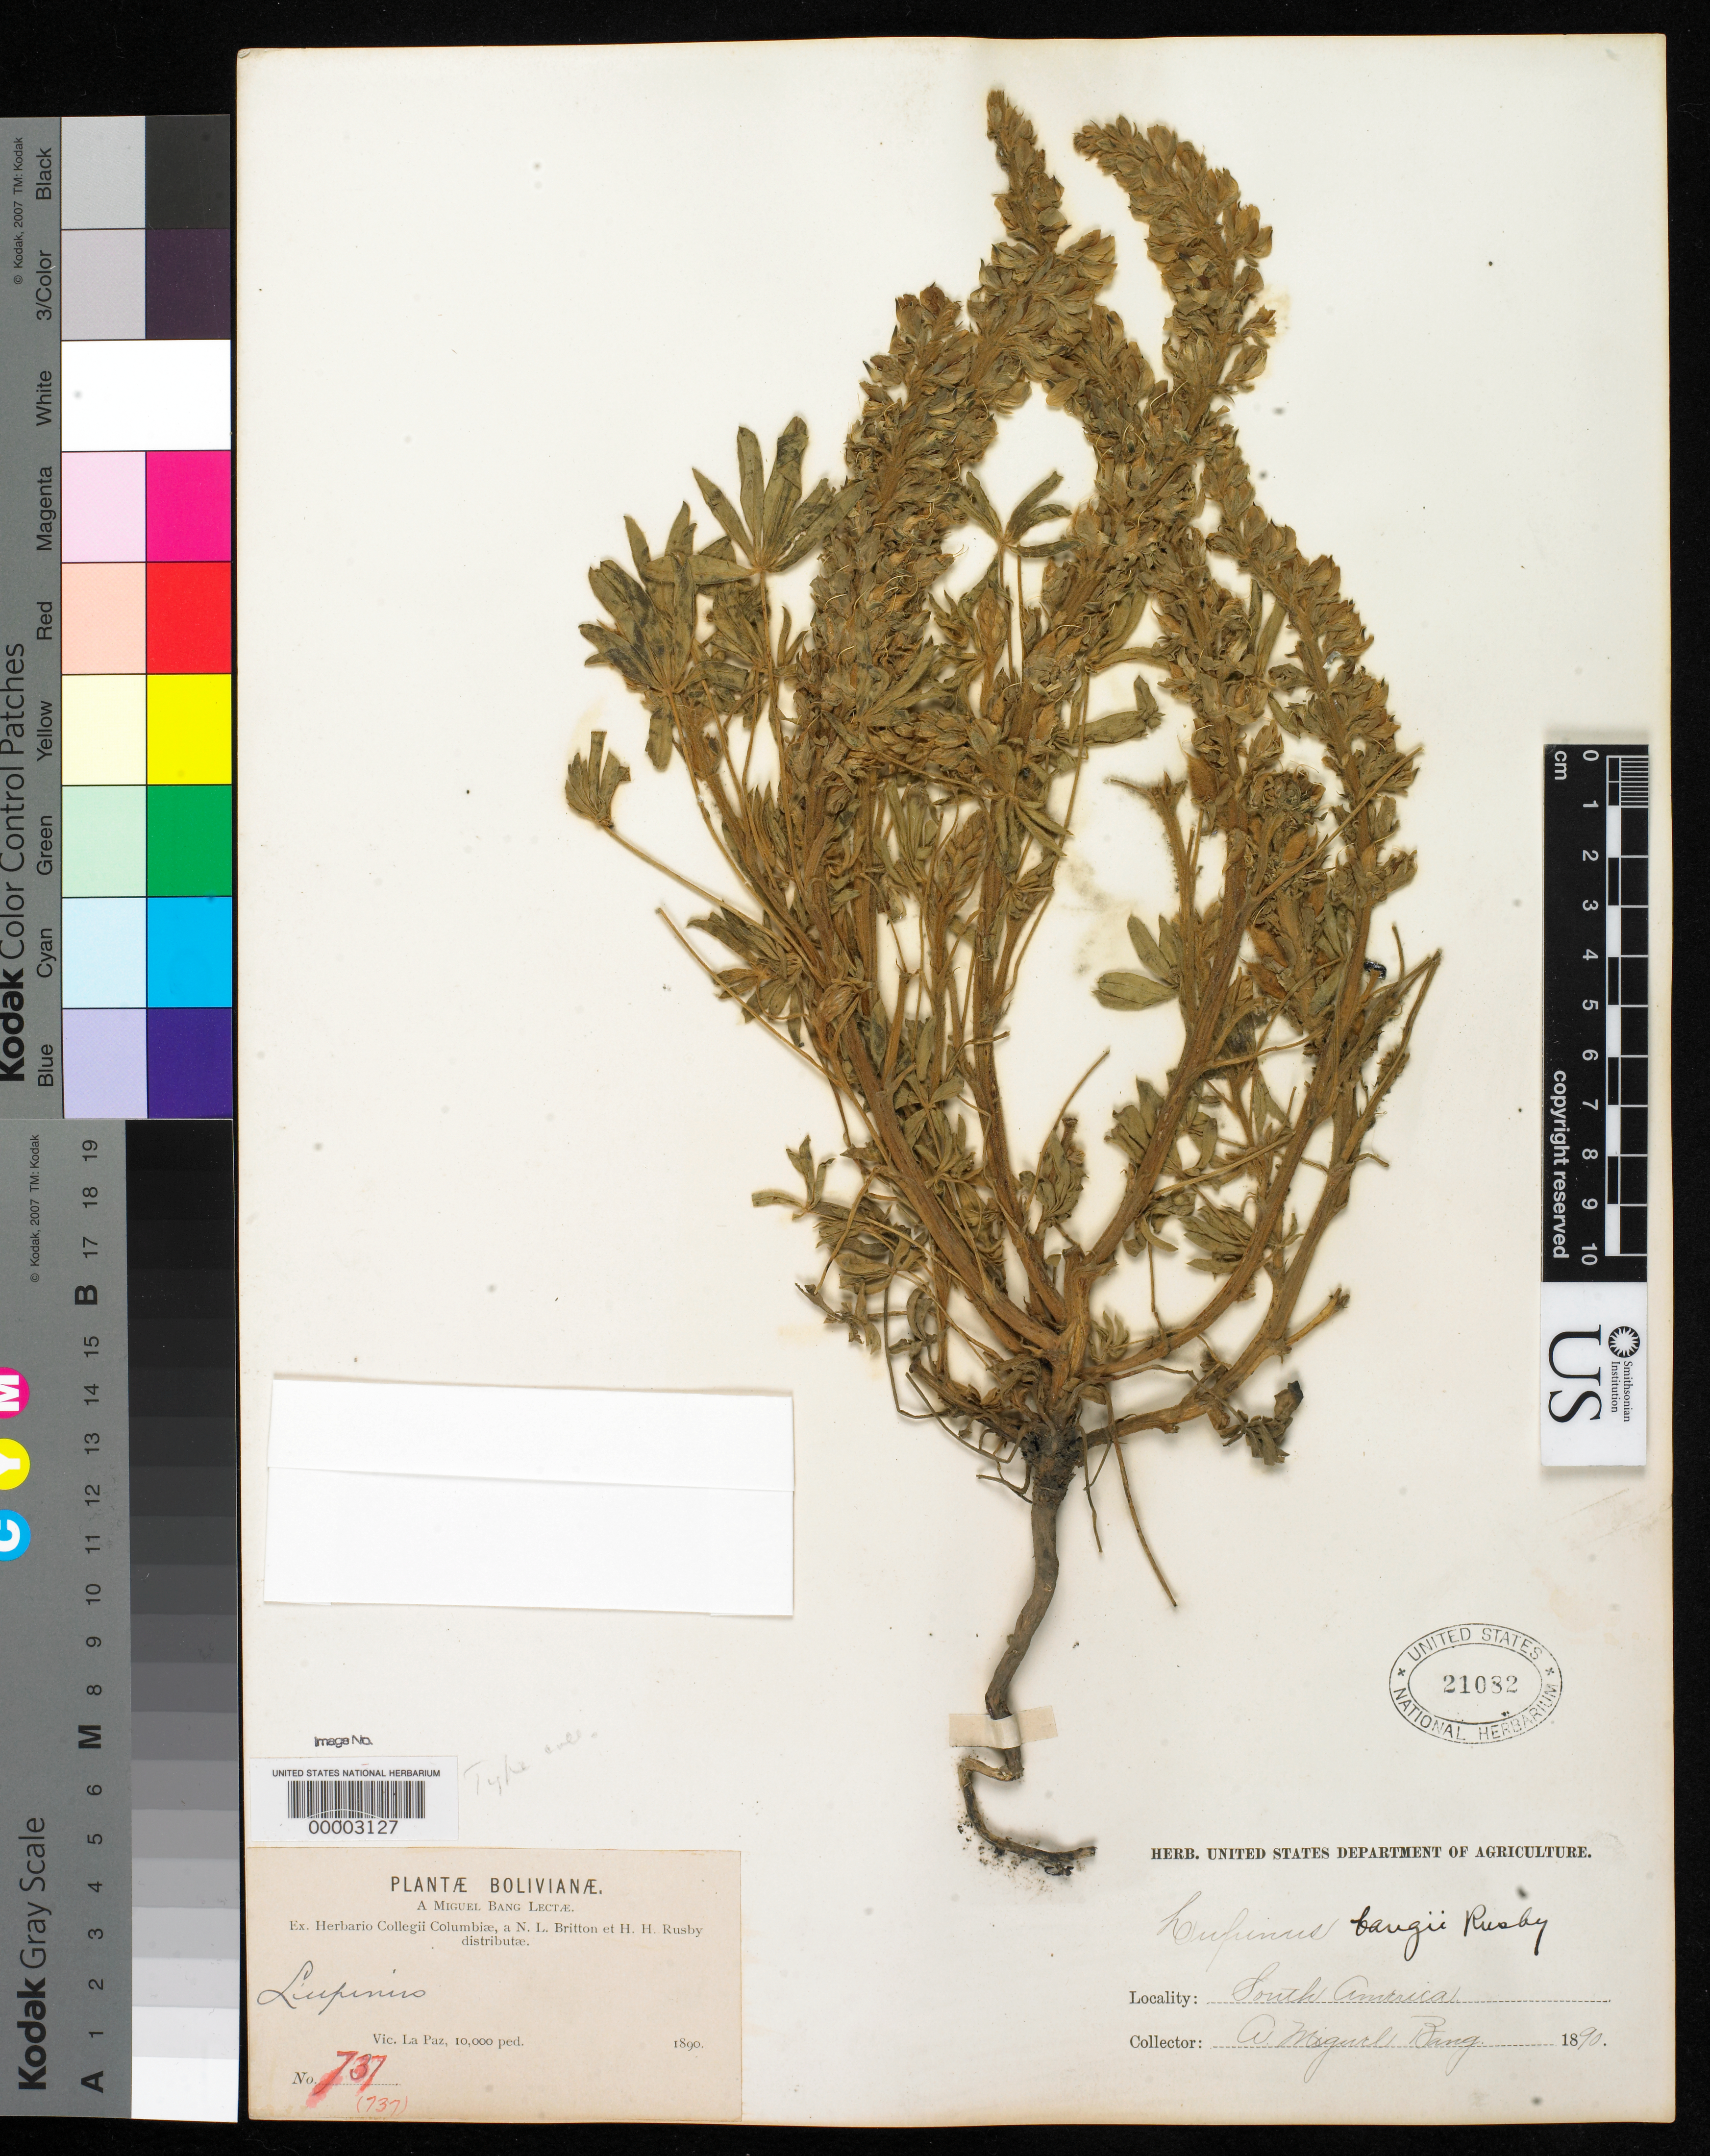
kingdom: Plantae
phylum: Tracheophyta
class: Magnoliopsida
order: Fabales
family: Fabaceae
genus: Lupinus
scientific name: Lupinus bangii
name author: Rusby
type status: Isotype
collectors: M. Bang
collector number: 737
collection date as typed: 1890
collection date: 1890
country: Bolivia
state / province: La Paz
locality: Vic. La Paz.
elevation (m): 3048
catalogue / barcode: US 21082